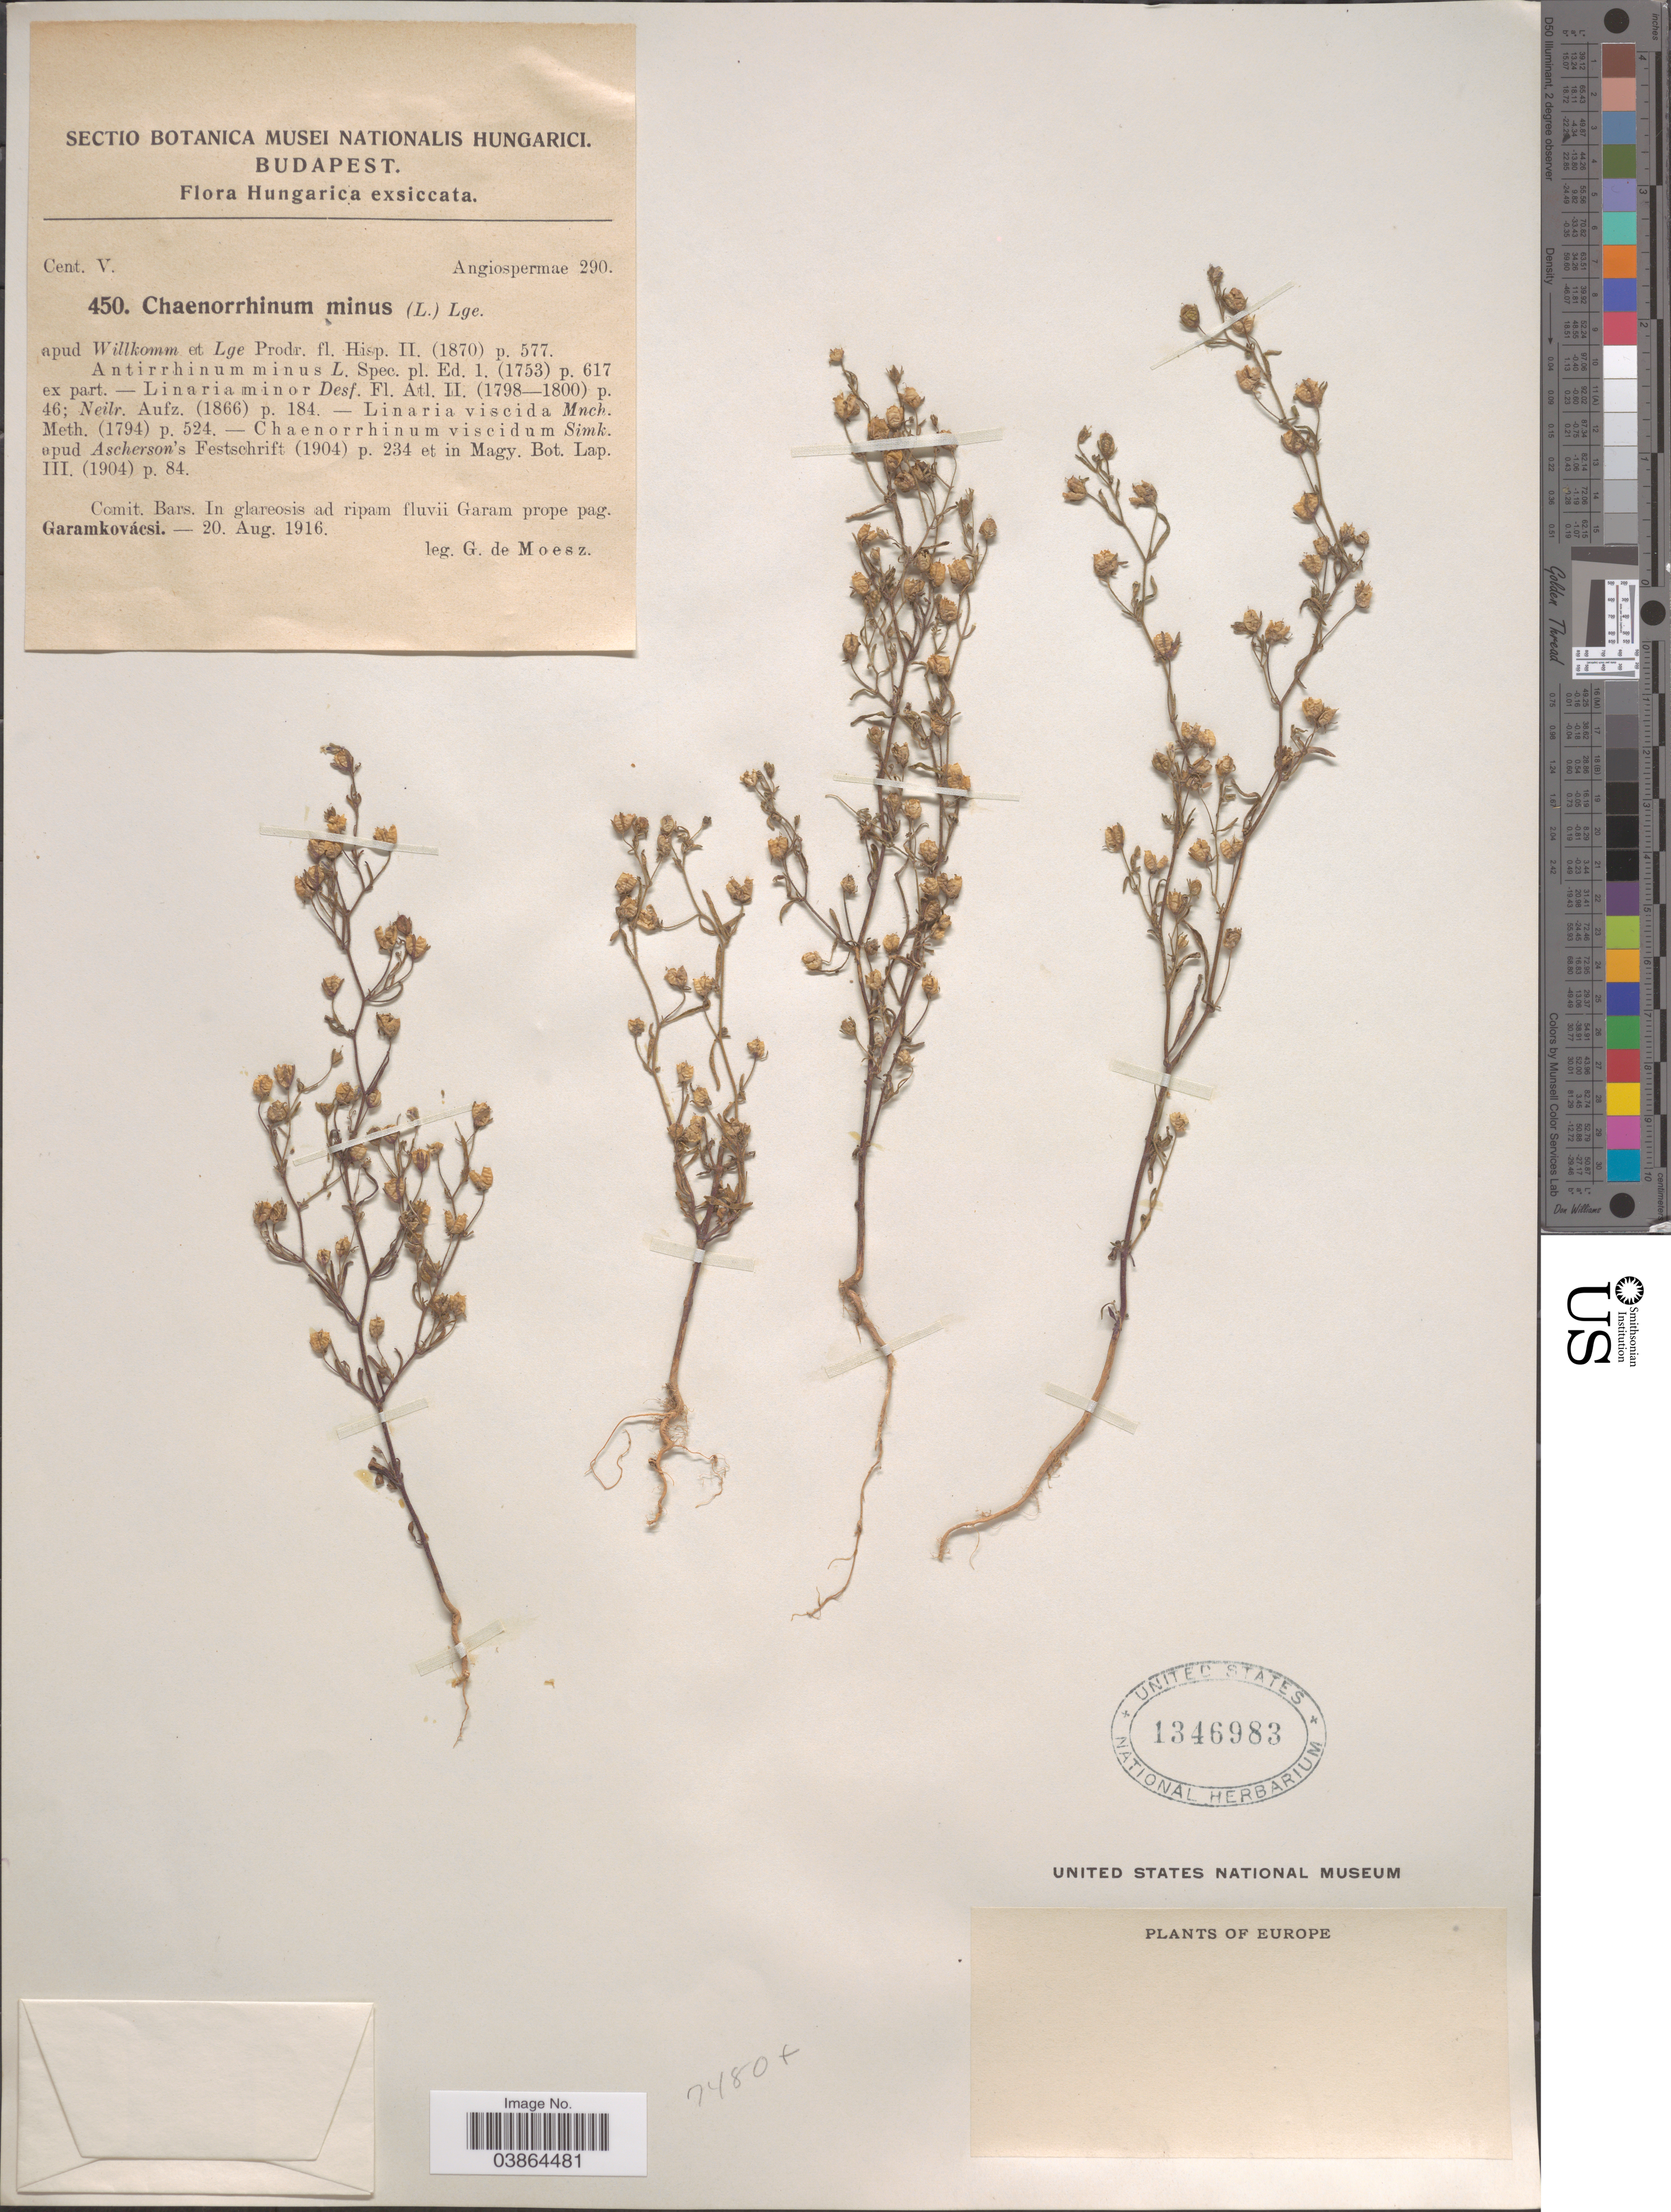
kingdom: Plantae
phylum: Tracheophyta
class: Magnoliopsida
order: Lamiales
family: Plantaginaceae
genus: Chaenorrhinum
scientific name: Chaenorrhinum minor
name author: (L.) Lange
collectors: G. Moesz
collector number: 450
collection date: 1916-08-20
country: Hungary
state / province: Budapest, Capital District of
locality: Comit. Bars. In glareosis ad ripam fluivii Garam prope pag. Garamkovácsi. Europe.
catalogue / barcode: US 1346983